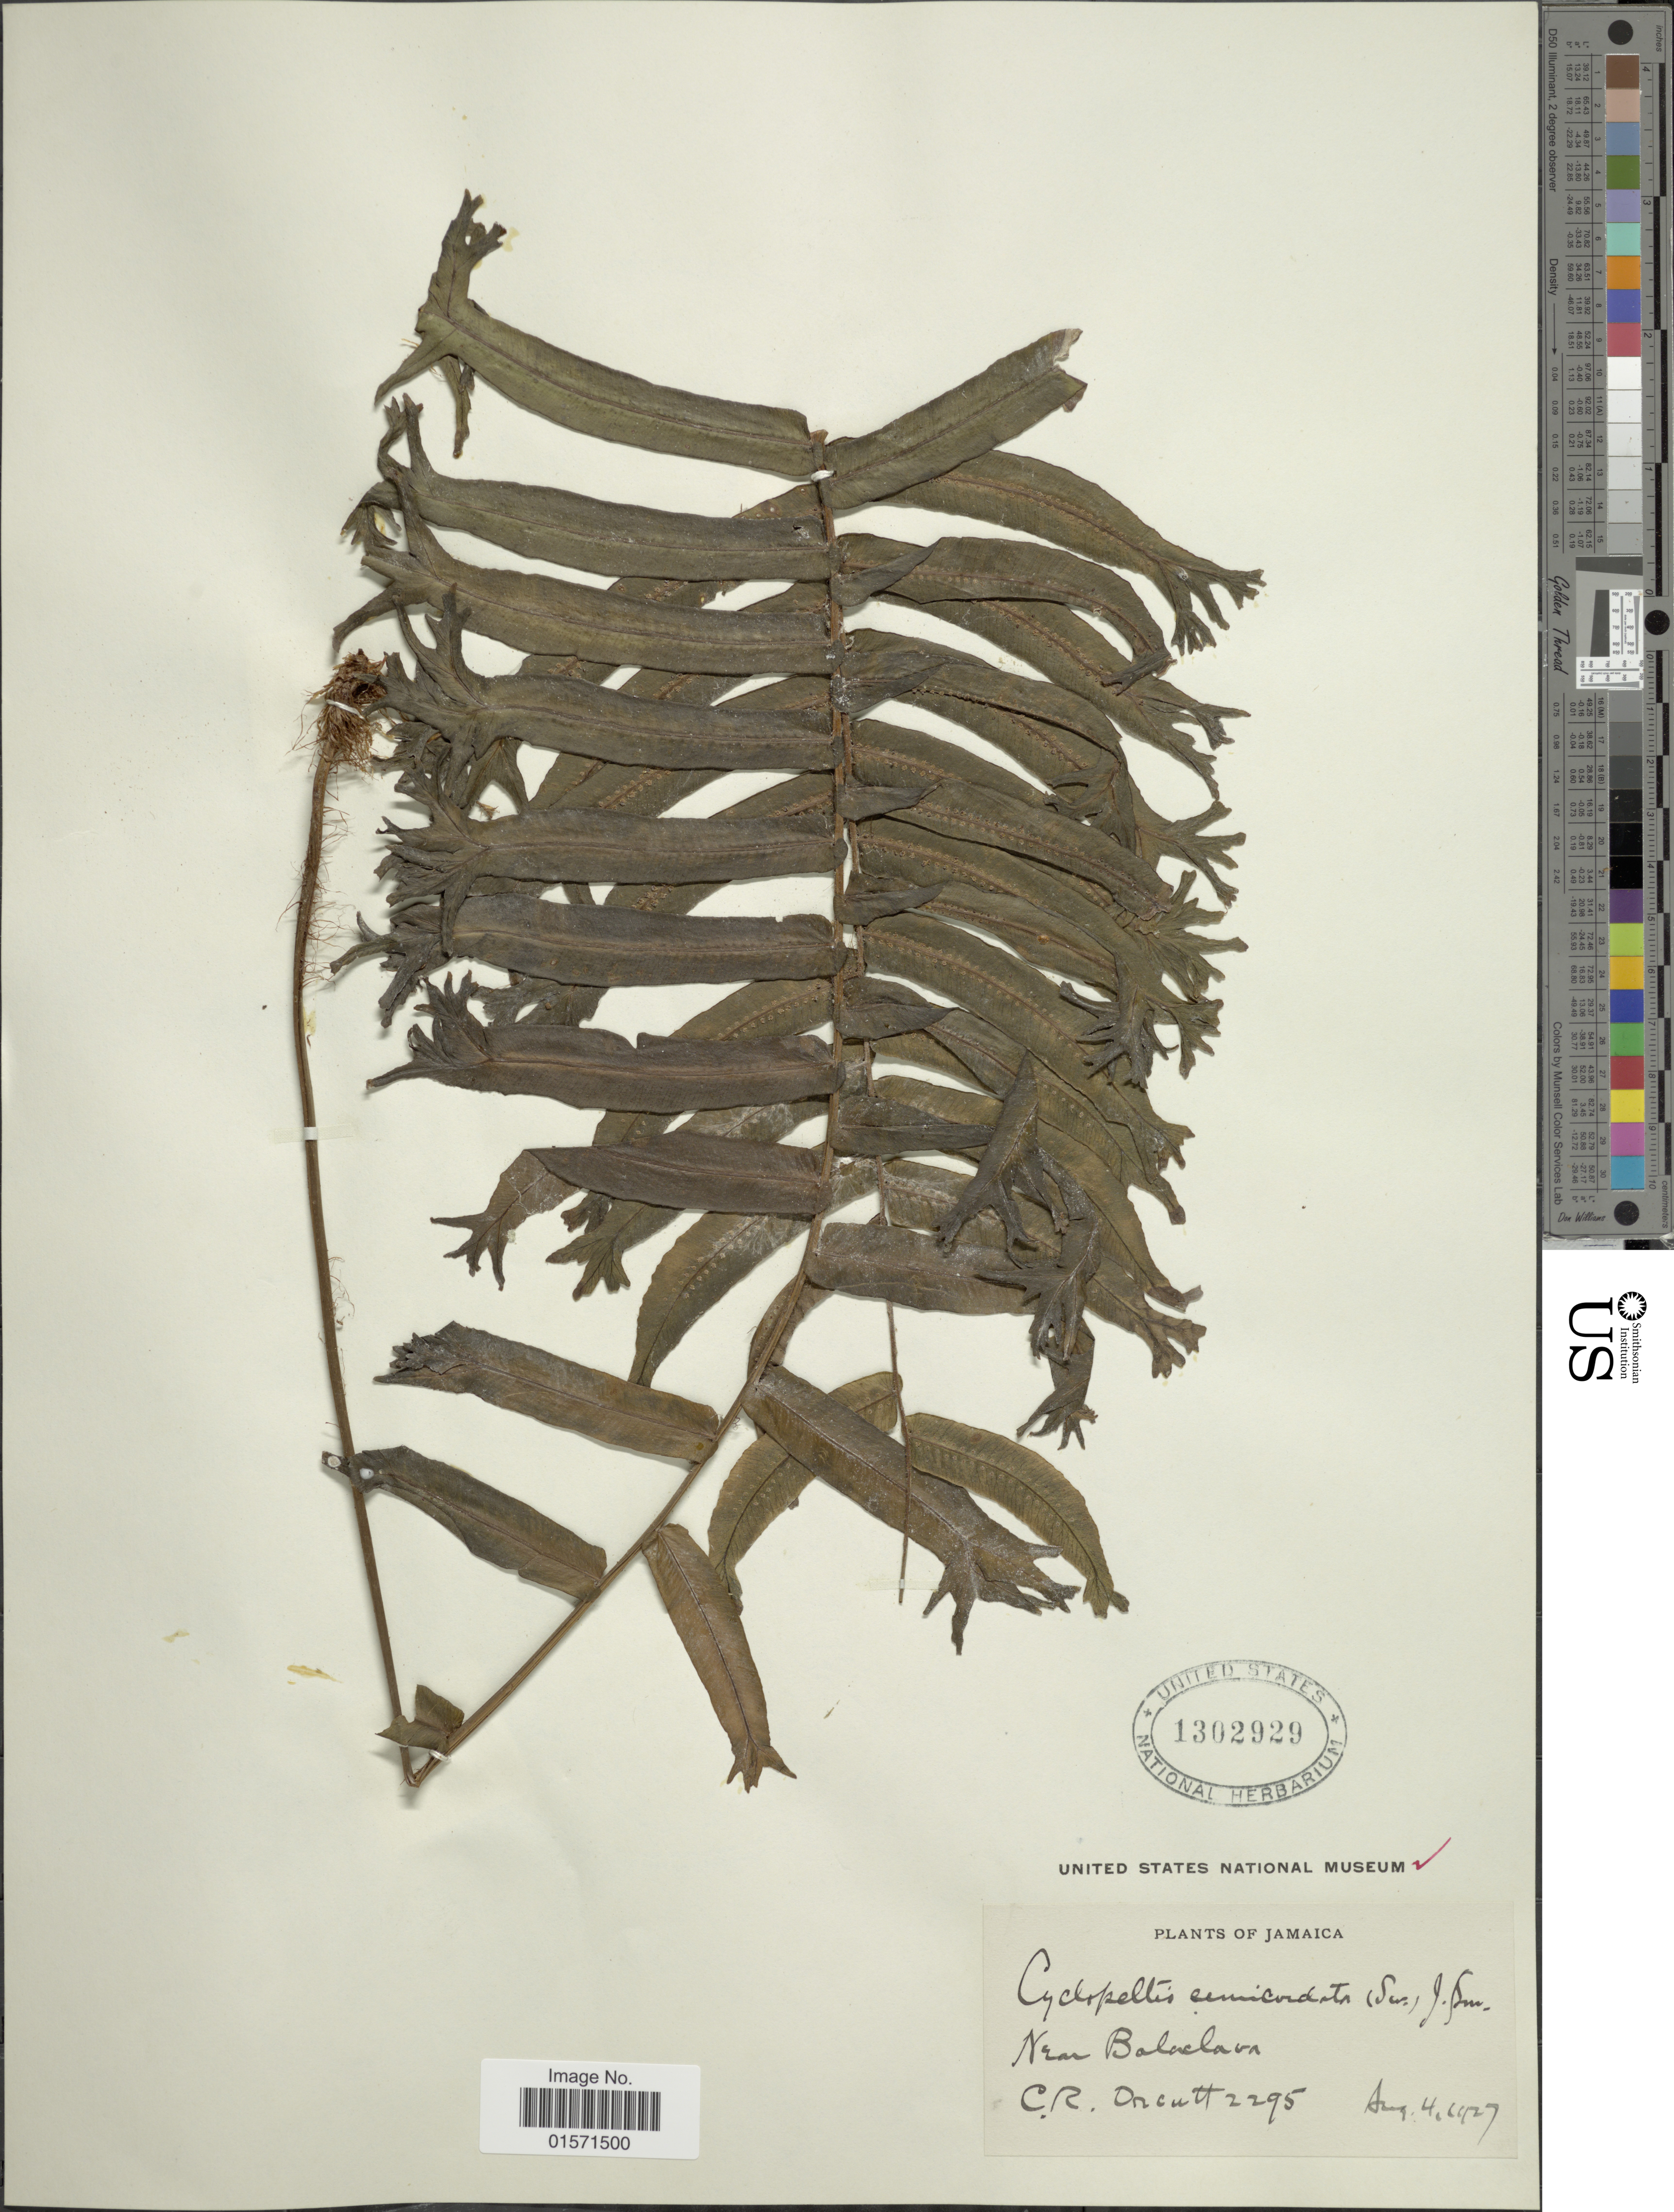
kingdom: Plantae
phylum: Tracheophyta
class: Polypodiopsida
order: Polypodiales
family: Lomariopsidaceae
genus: Cyclopeltis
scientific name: Cyclopeltis semicordata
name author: (Sw.) J. Sm.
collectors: C. R. Orcutt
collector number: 2295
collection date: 1927-08-04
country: Jamaica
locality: Near Balcalava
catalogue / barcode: US 1302929